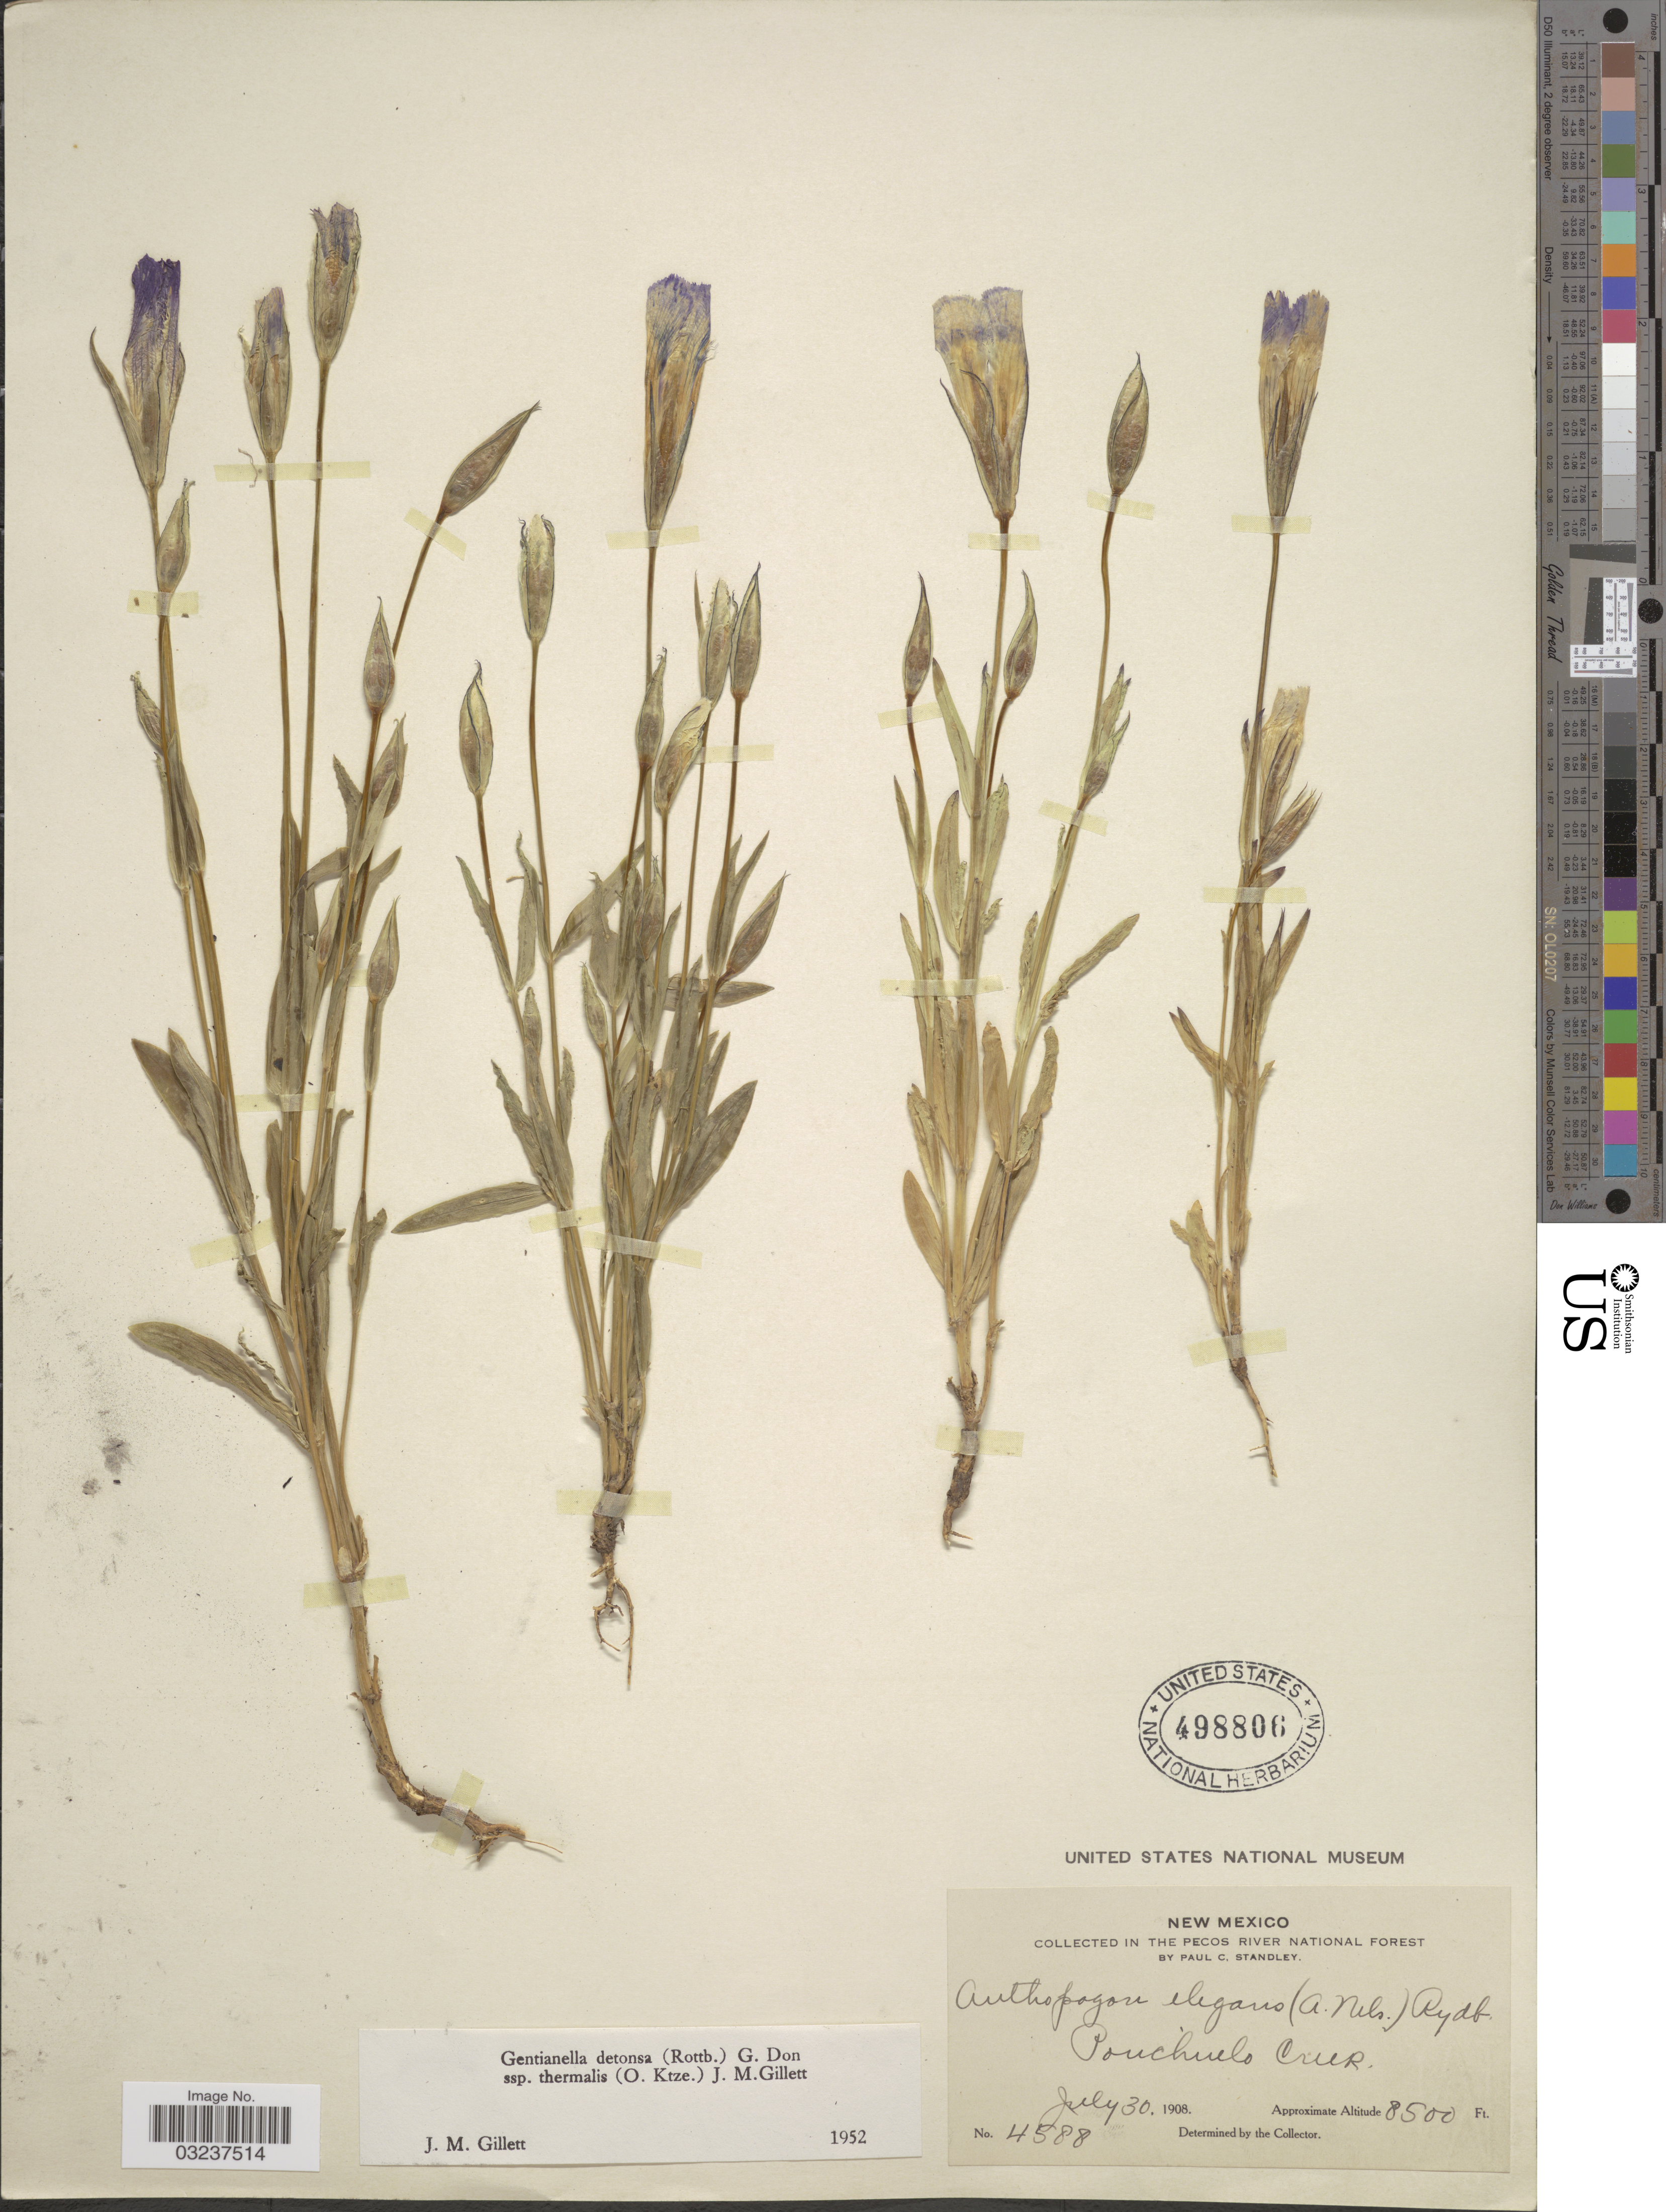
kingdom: Plantae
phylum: Tracheophyta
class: Magnoliopsida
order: Gentianales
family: Gentianaceae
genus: Gentianella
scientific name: Gentianella detonsa subsp. elegans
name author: (A. Gray) J.M. Gillett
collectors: P. C. Standley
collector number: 4588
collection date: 1908-07-30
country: United States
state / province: New Mexico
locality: In the Pecos River National Forest, Panchuelo Creek.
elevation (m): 2591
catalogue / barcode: US 498806